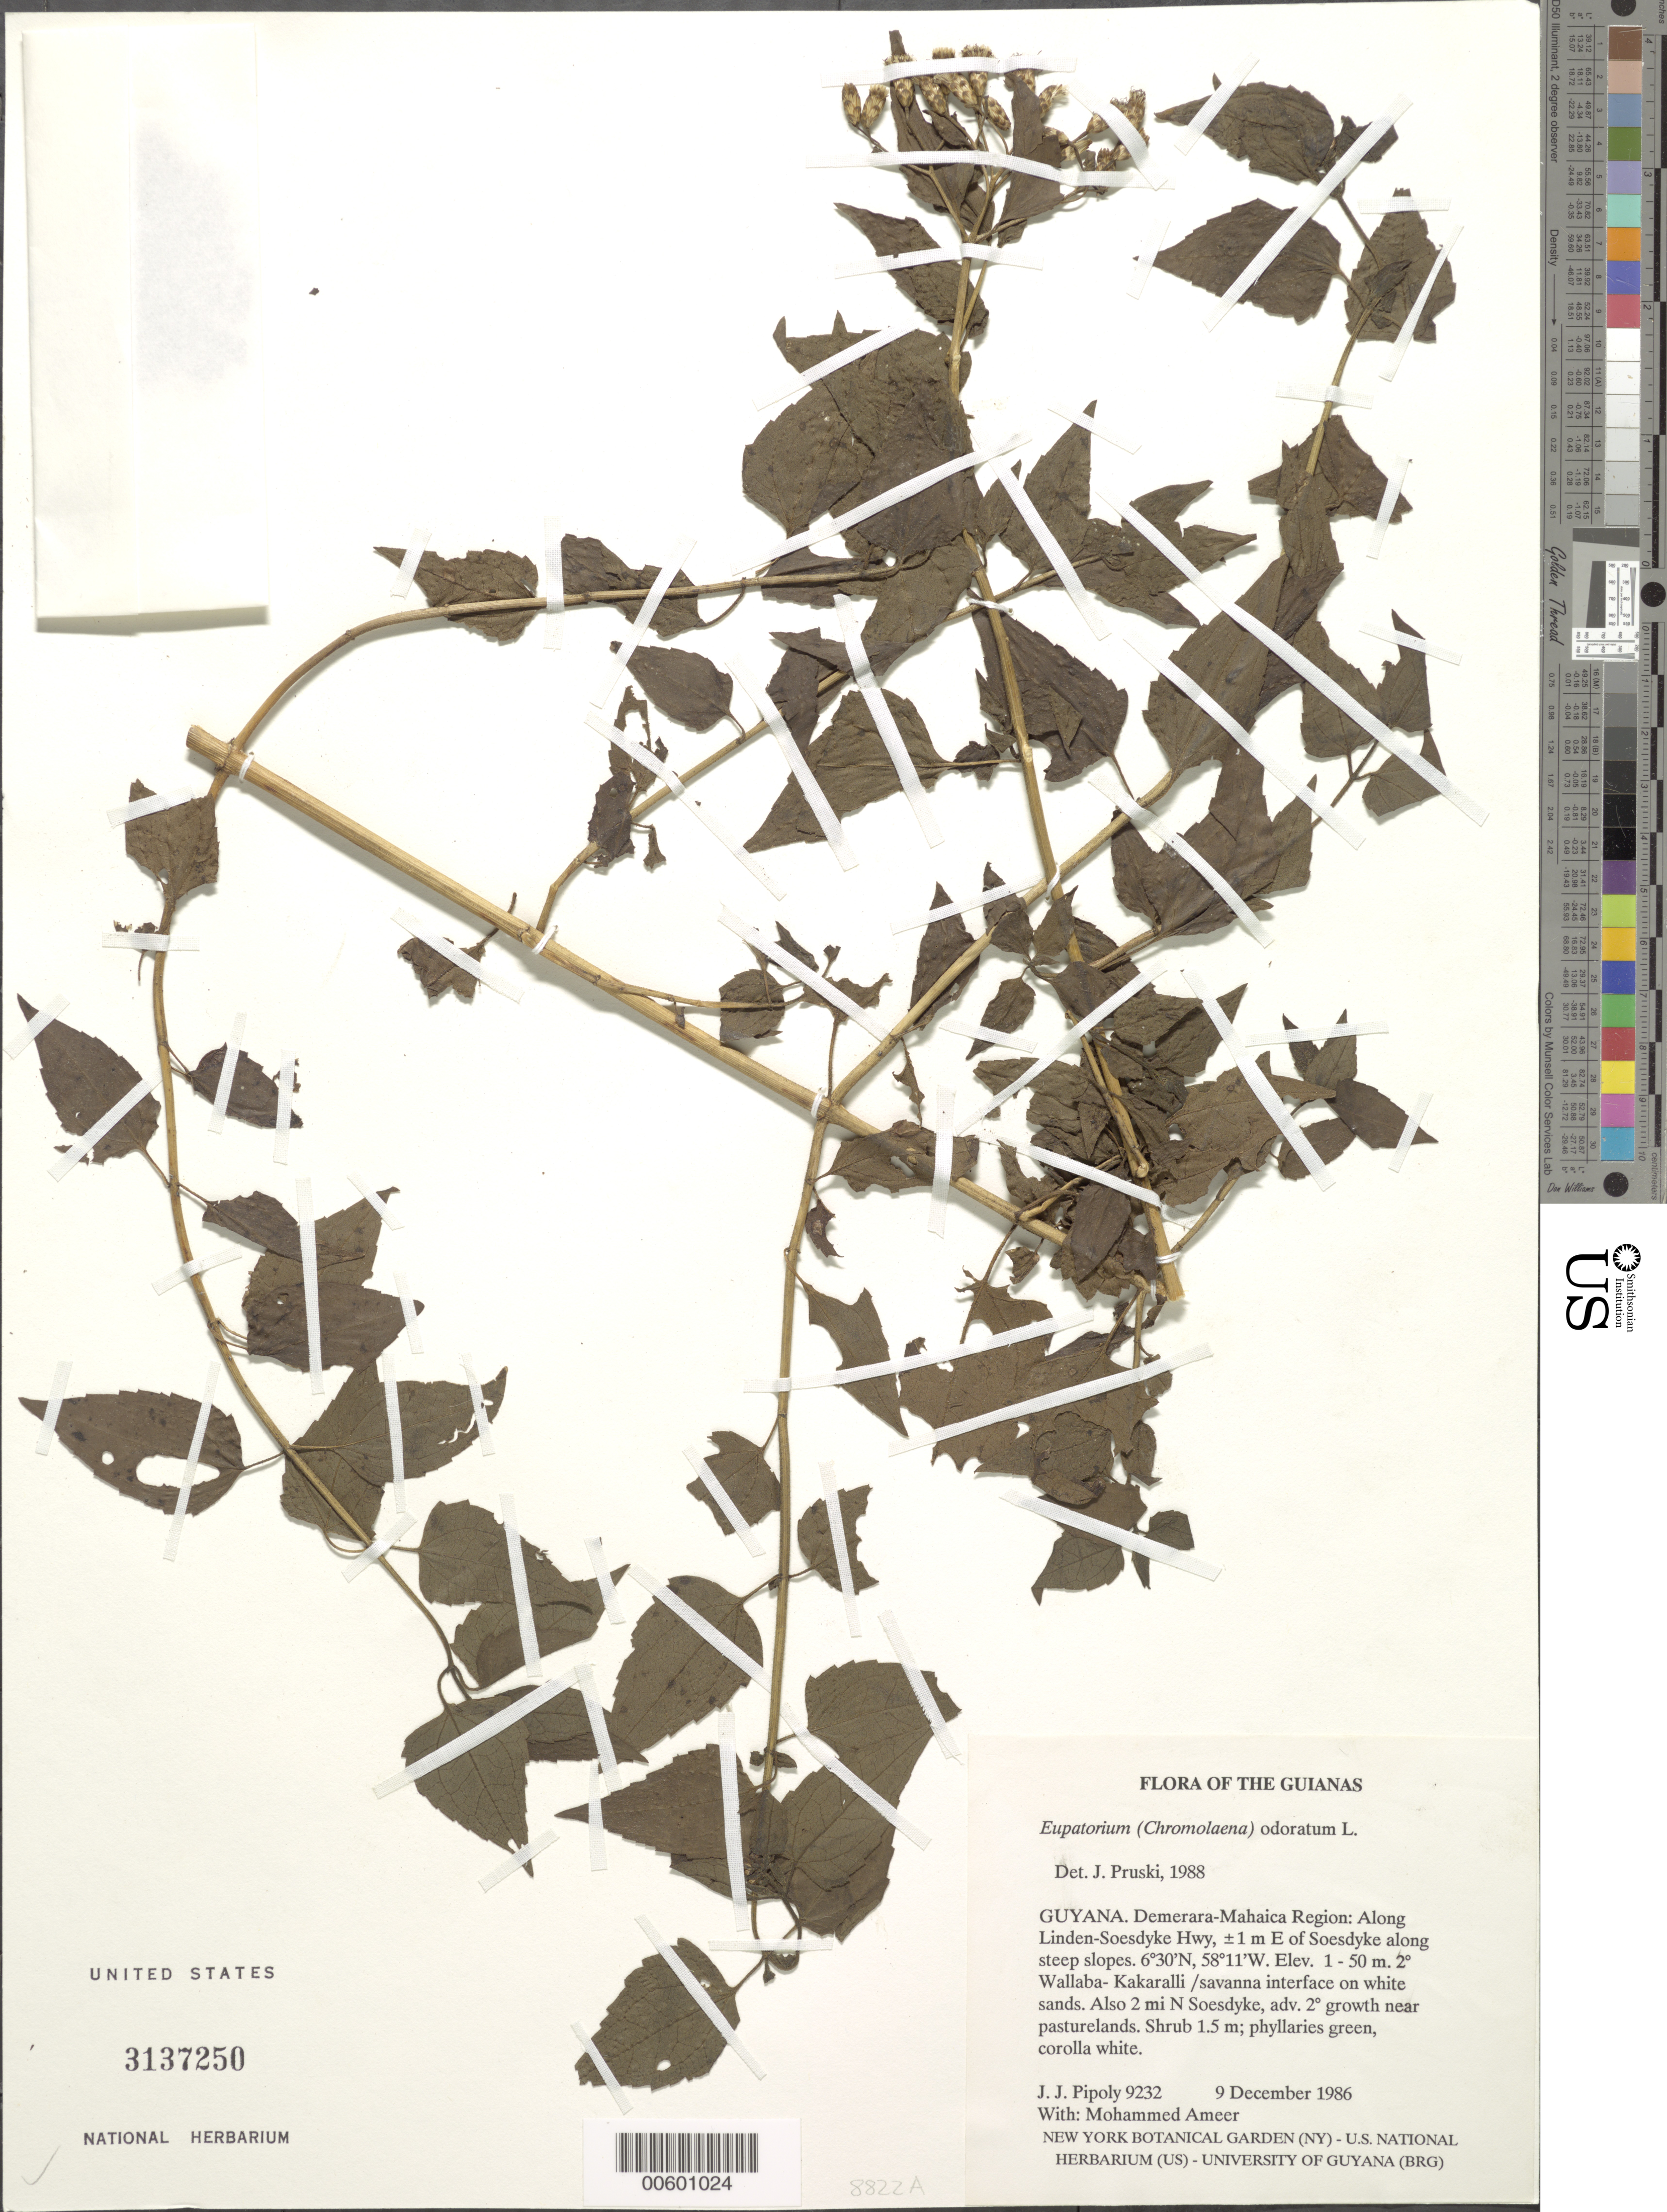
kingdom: Plantae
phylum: Tracheophyta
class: Magnoliopsida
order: Asterales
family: Asteraceae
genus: Chromolaena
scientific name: Chromolaena odorata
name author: (L.) R.M. King & H. Rob.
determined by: Pruski, J. F.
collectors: J. J. Pipoly & M. Ameer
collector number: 9232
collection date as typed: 9 December 1986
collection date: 1986-12-09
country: Guyana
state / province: Demerara-Mahaica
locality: Along Linden-Soesdyke Hwy, ±1 m E of Soesdyke along steep slopes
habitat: Secondary Wallaba-Kakaralli - savanna interface on white sands. Also 2 mi N Soesdyke, adv. secondary growth near pasturelands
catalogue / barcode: US 3137250